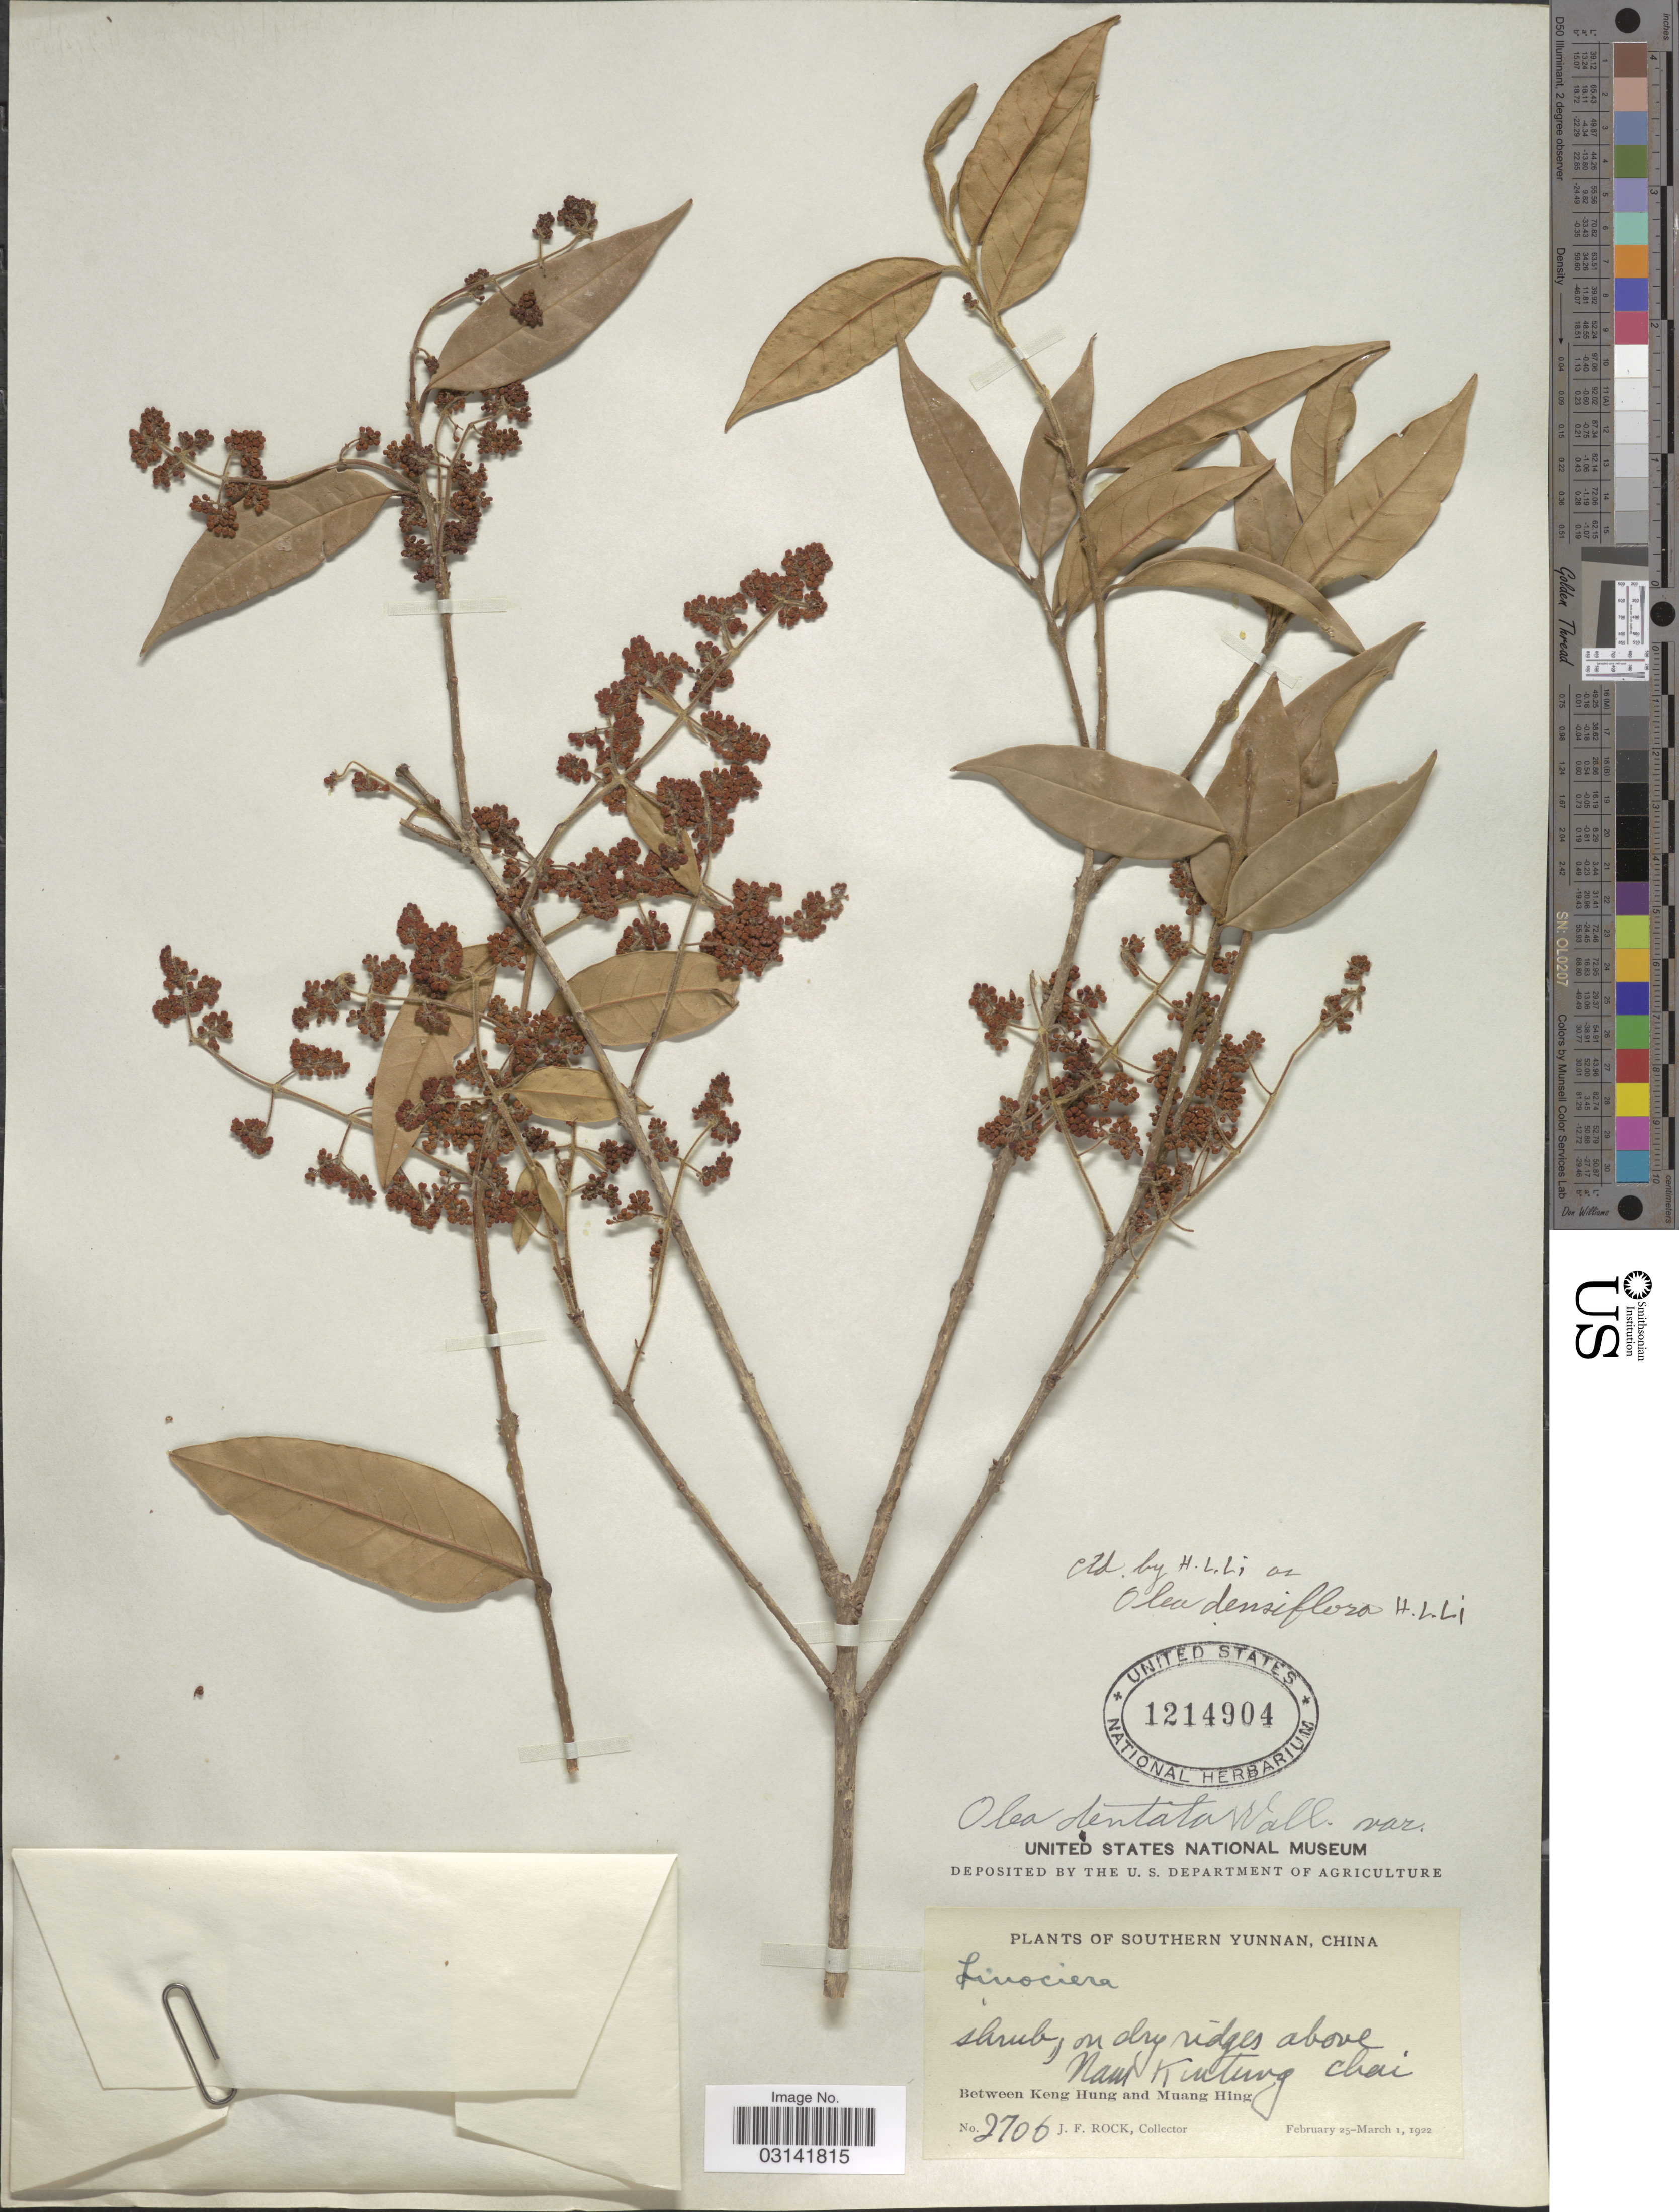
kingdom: Plantae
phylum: Tracheophyta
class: Magnoliopsida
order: Lamiales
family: Oleaceae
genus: Olea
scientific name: Olea densiflora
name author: H.L. Li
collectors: J. Rock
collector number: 2706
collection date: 1922-02-25/1922-03-01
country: China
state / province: Yunnan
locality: Southern Yunnan, Nan Kintung Chai, Between Keng Hung and Muang Hing.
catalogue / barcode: US 1214904